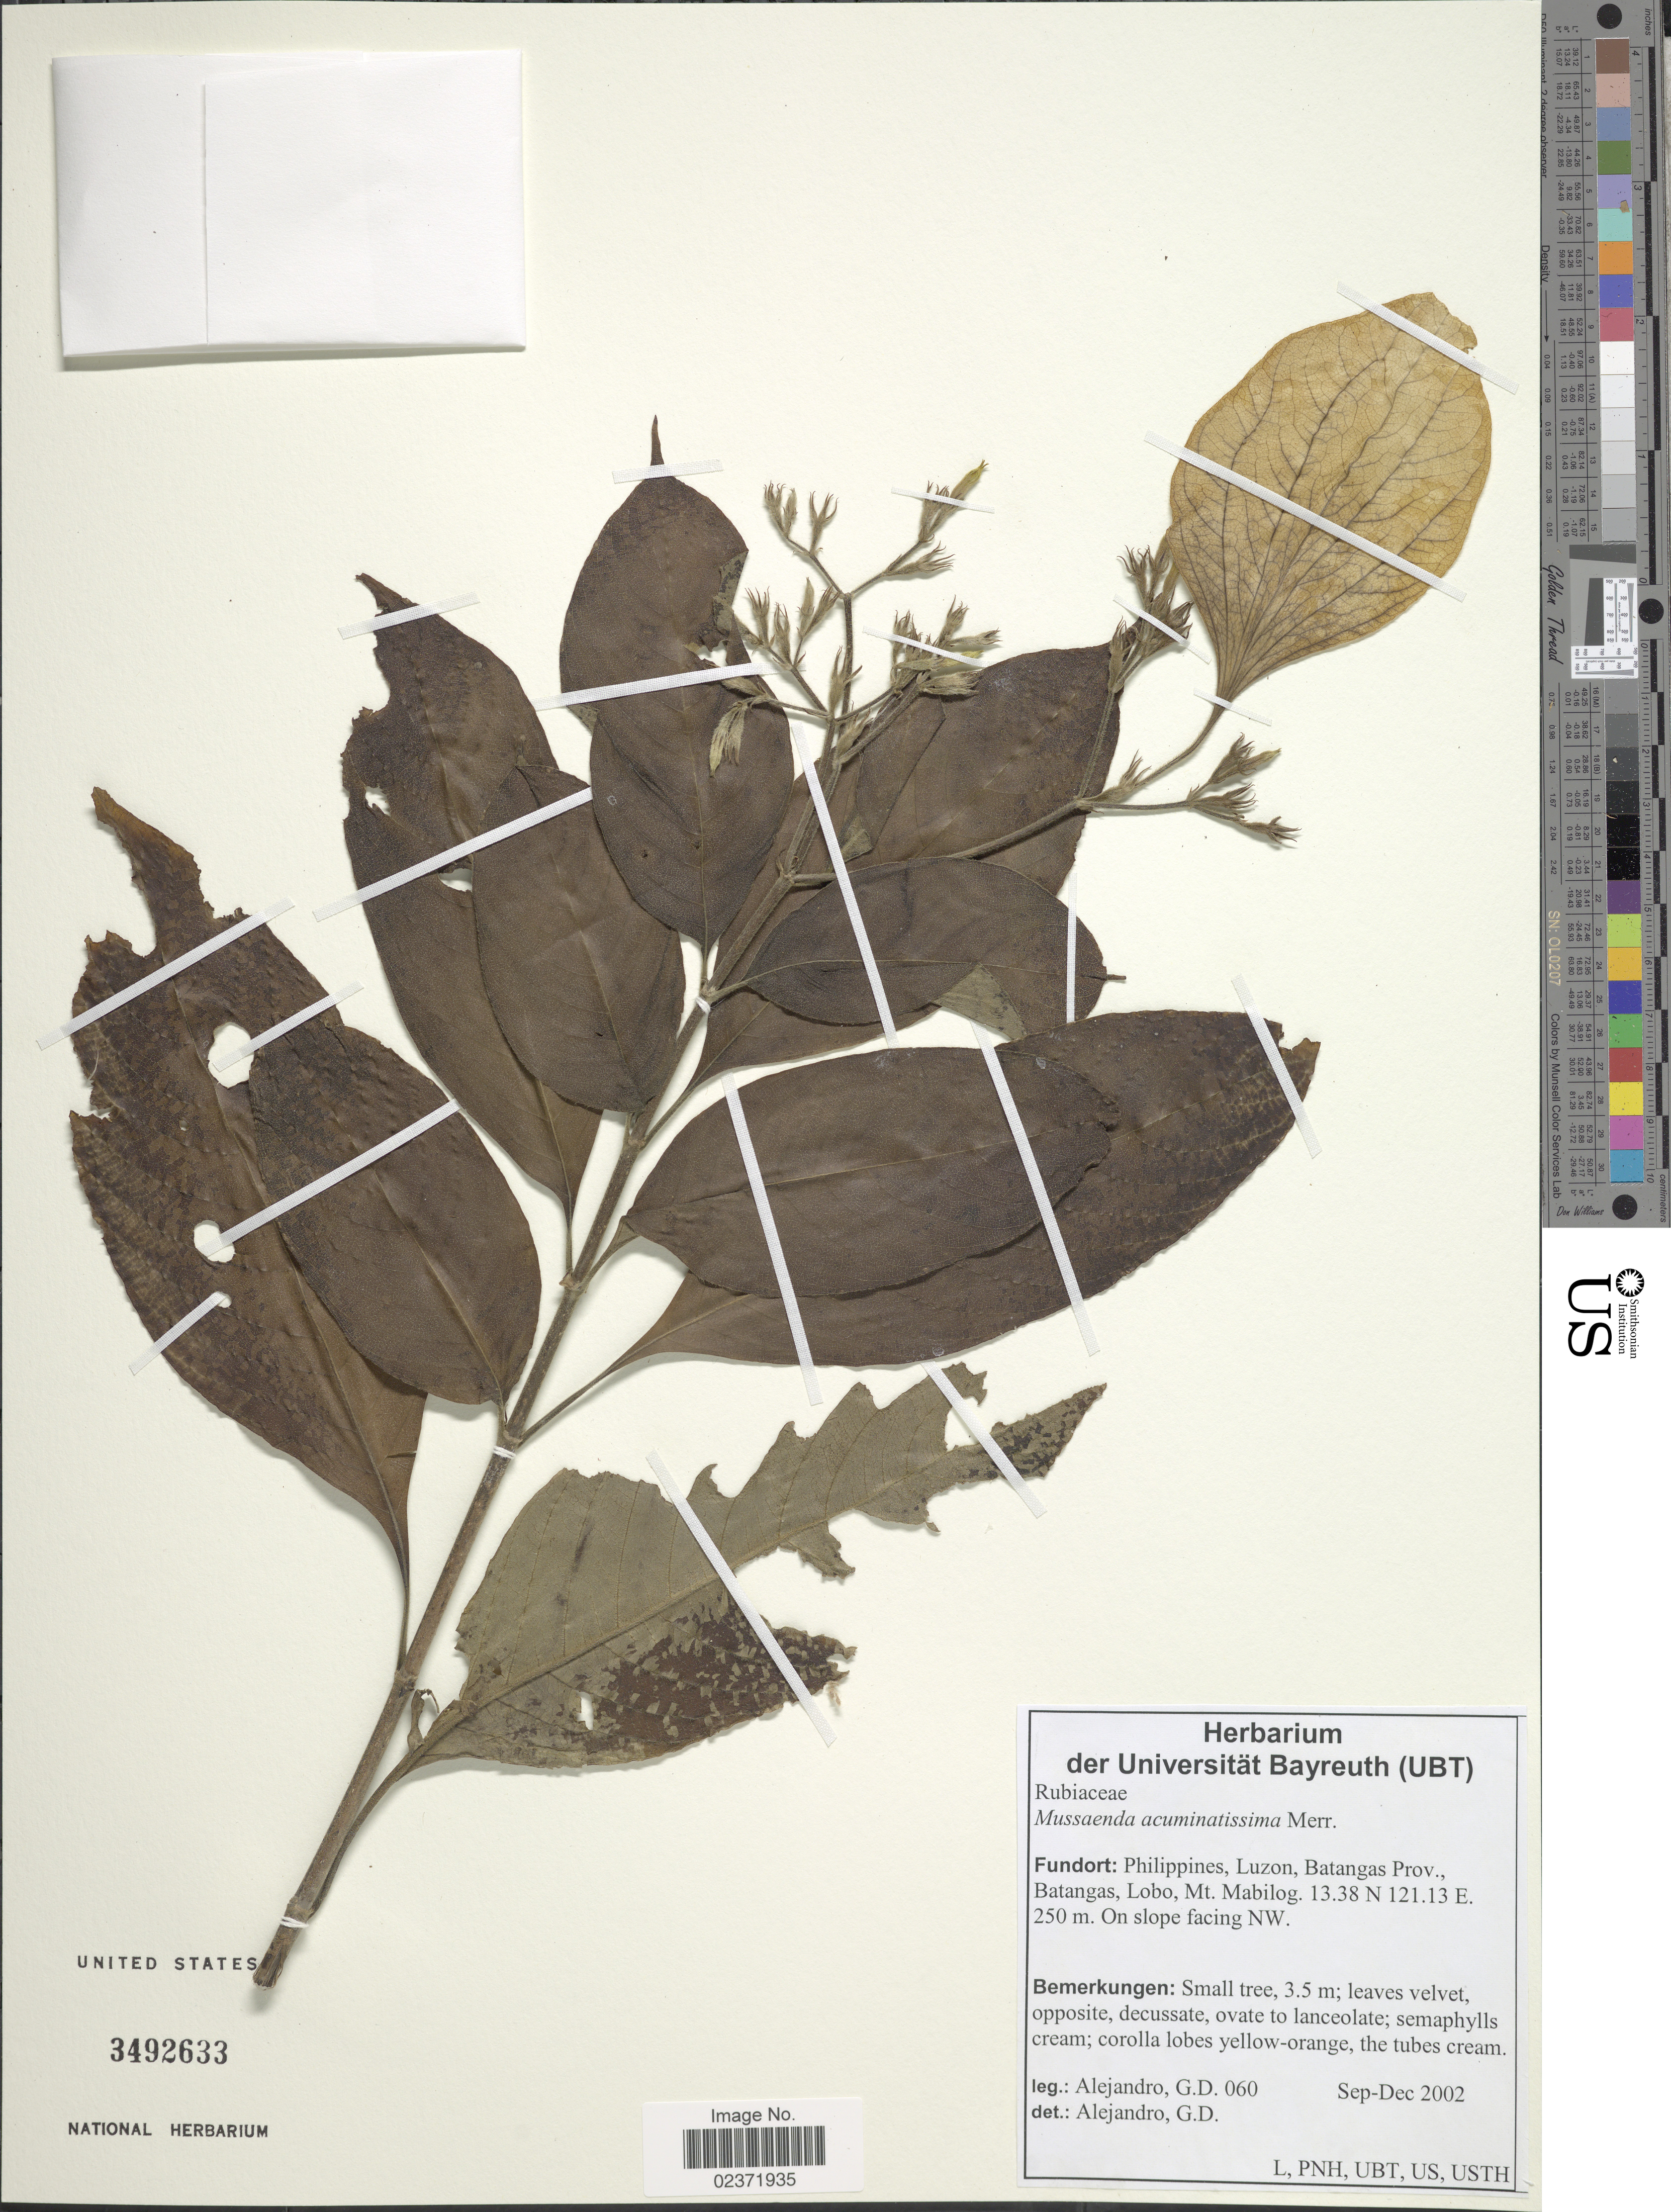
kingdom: Plantae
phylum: Tracheophyta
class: Magnoliopsida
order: Gentianales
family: Rubiaceae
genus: Mussaenda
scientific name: Mussaenda acuminatissima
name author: Merr.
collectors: G. J. D. Alejandro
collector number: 060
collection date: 2002-09/2002-12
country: Philippines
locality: Luzon, Batangas Prov., Batangas, Lobo, Mt. Mabilog, On slope facing NW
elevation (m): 250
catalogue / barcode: US 3492633